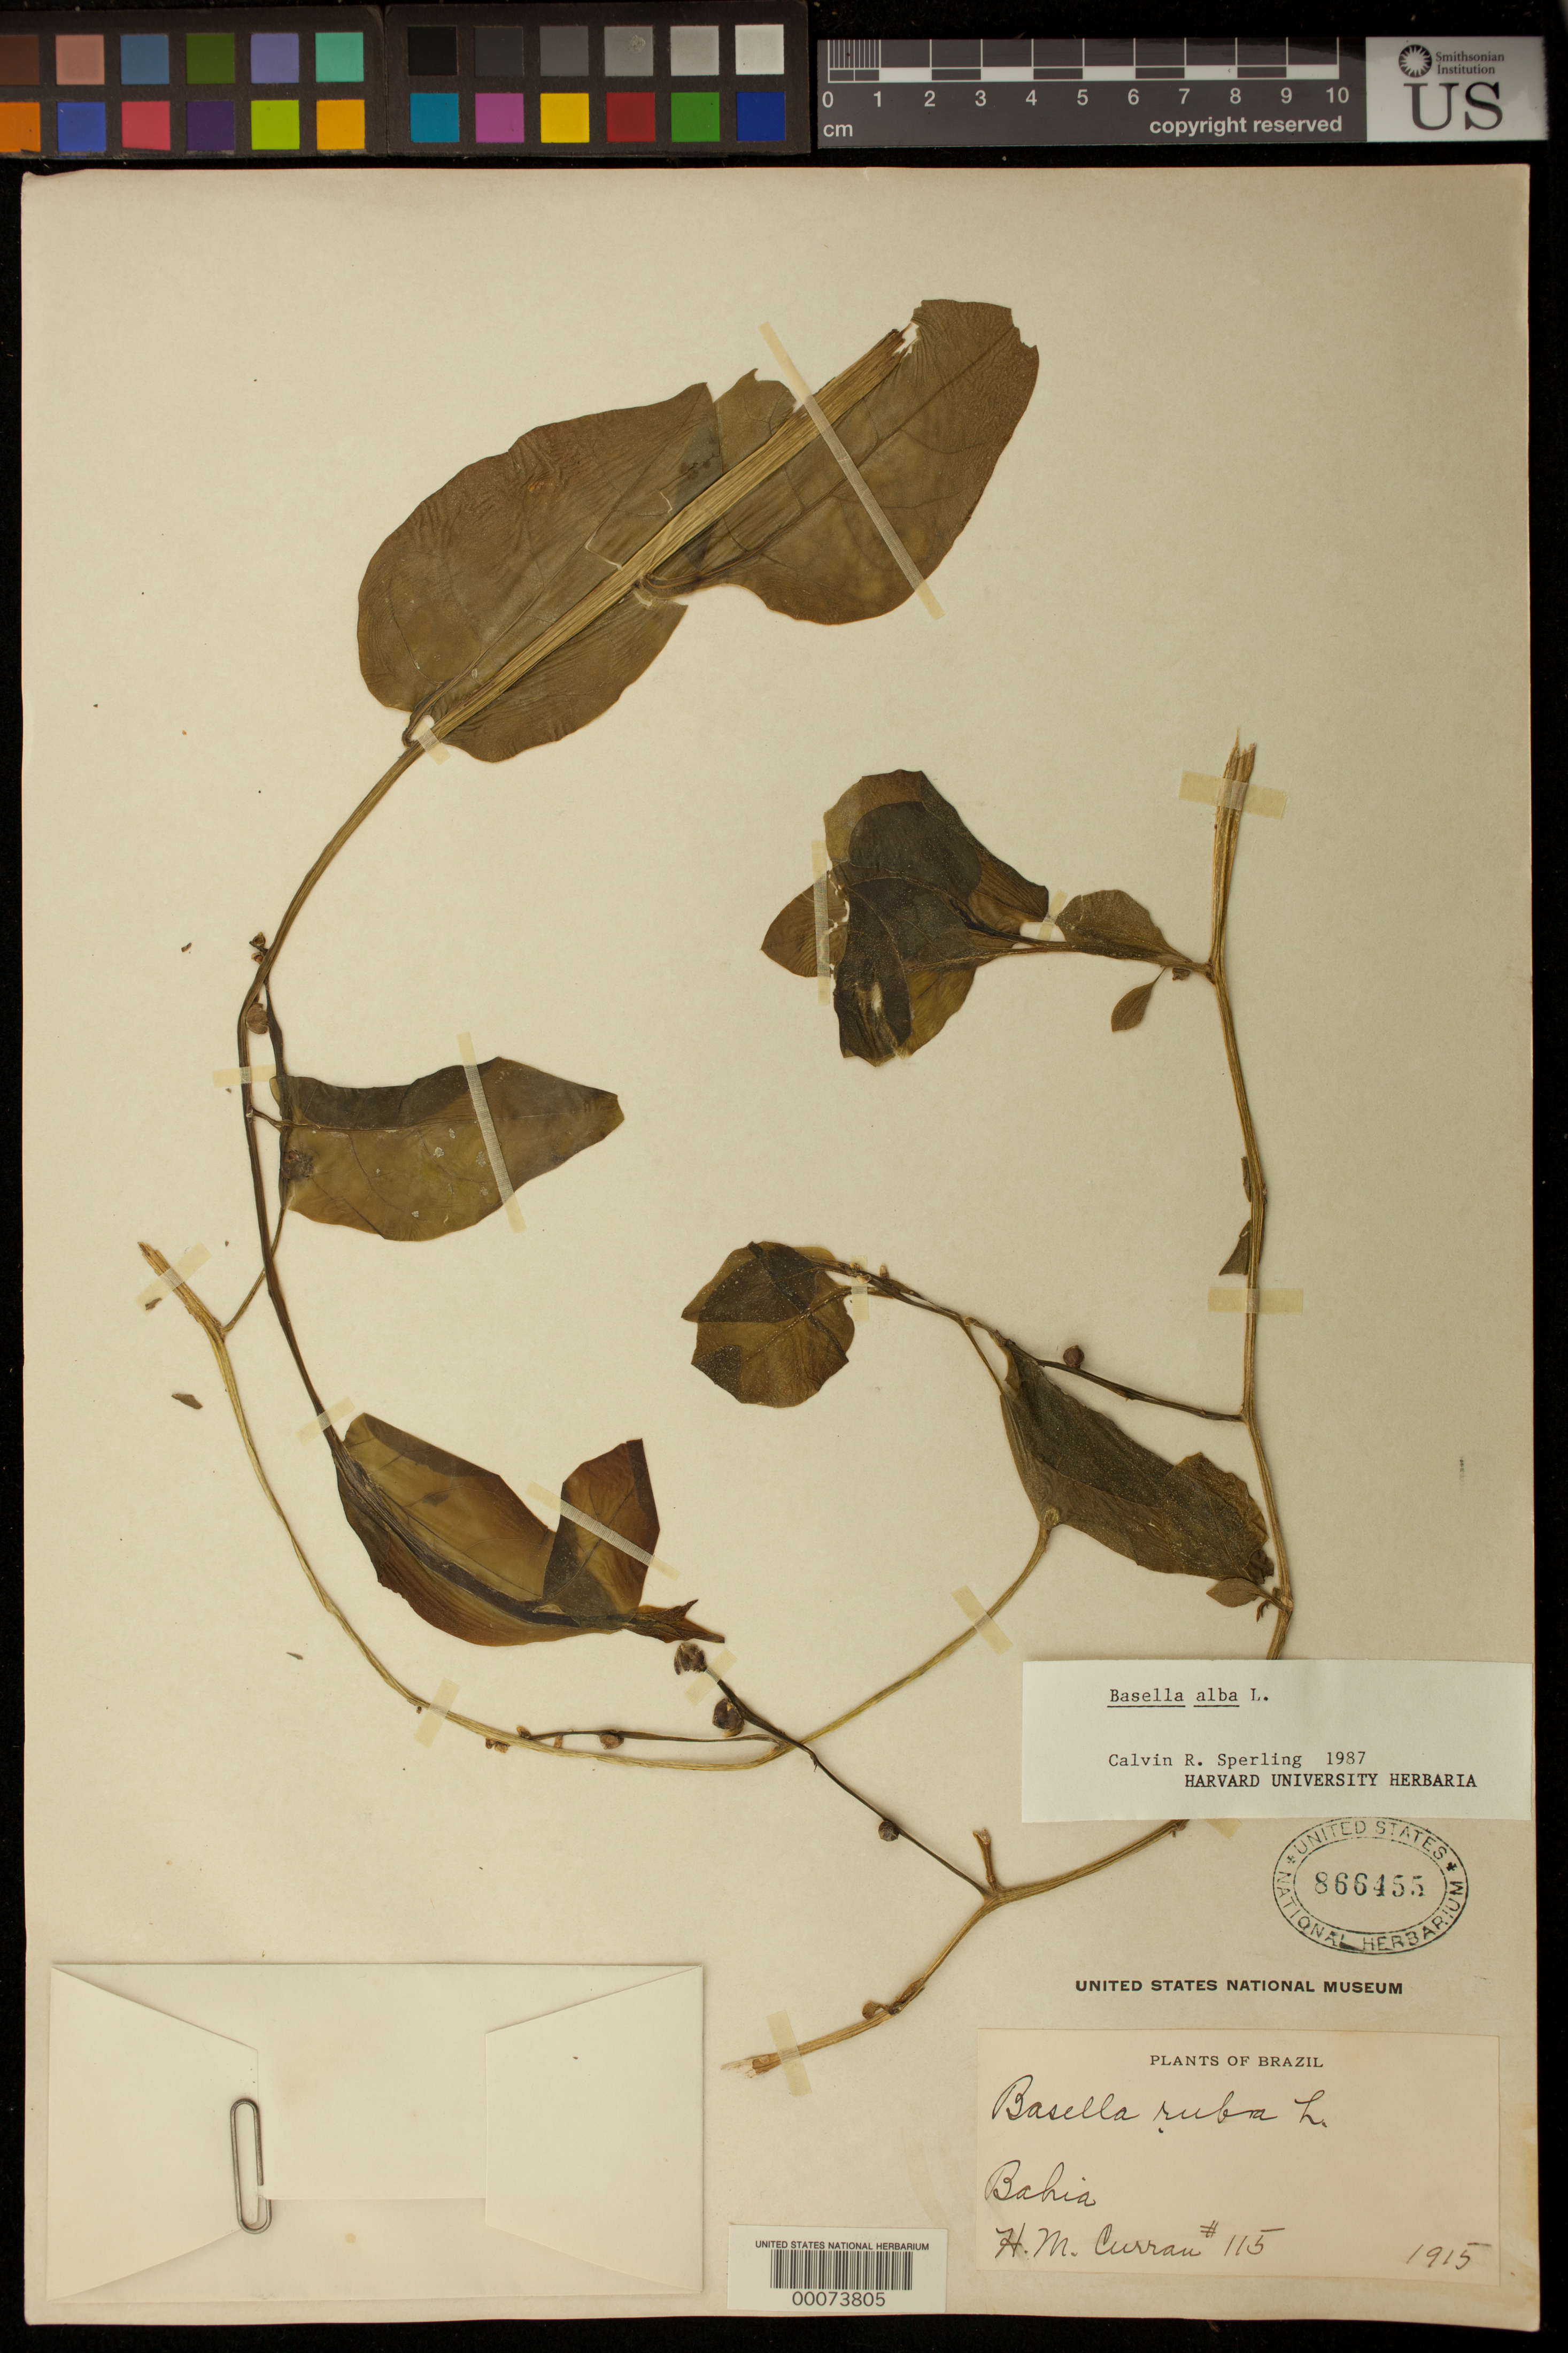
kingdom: Plantae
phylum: Tracheophyta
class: Magnoliopsida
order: Caryophyllales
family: Basellaceae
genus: Basella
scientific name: Basella alba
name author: L.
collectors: H. M. Curran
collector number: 115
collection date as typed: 1915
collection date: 1915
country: Brazil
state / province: Bahia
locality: North of Esplanda city on road to Jaquera.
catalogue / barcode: US 866455